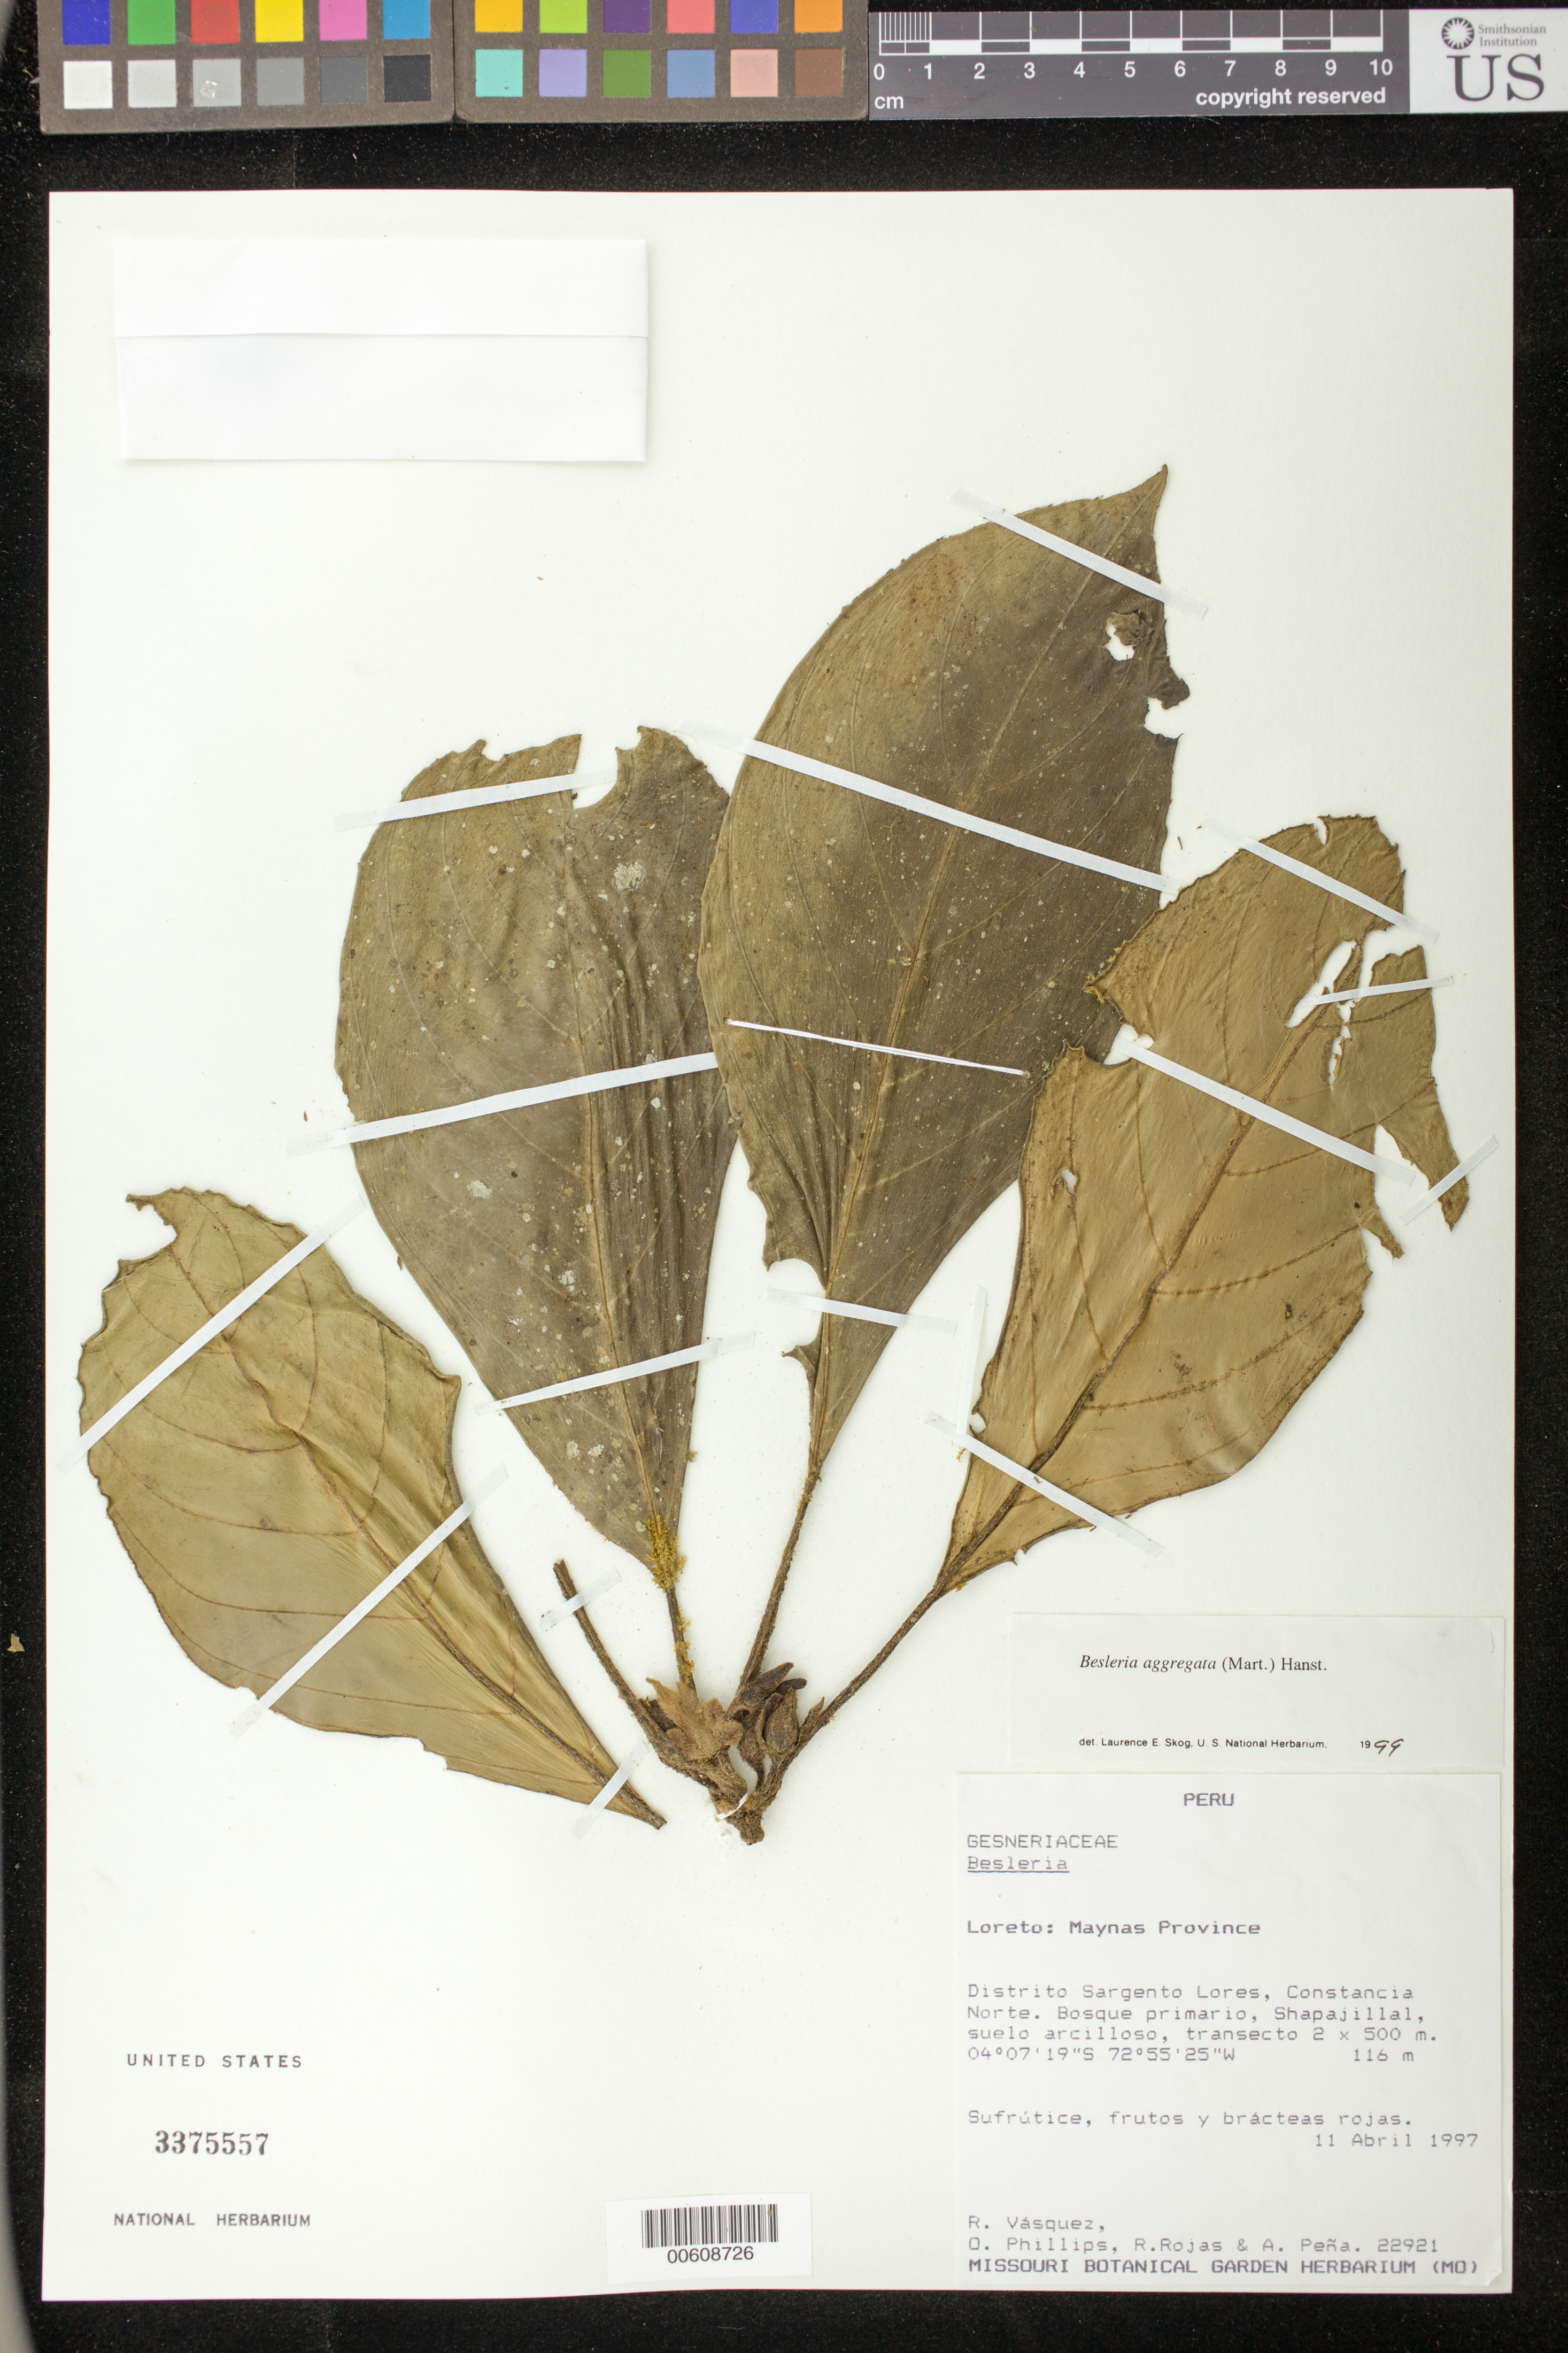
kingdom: Plantae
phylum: Tracheophyta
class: Magnoliopsida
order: Lamiales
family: Gesneriaceae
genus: Besleria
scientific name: Besleria aggregata var. aggregata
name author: (Mart.) Hanst.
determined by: Skog, Laurence E.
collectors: R. Vásquez, O. Phillips, R. Rojas & A. Peña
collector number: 22921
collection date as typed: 11 Apr 1997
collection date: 1997-04-11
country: Peru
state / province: Loreto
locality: Prov. Maynas; Dtto. Sargento Lors, Constancia Norte, Shapajillal, transecto 2 x 500 m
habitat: Bosque primario, suelo arcilloso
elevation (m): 116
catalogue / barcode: US 3375557